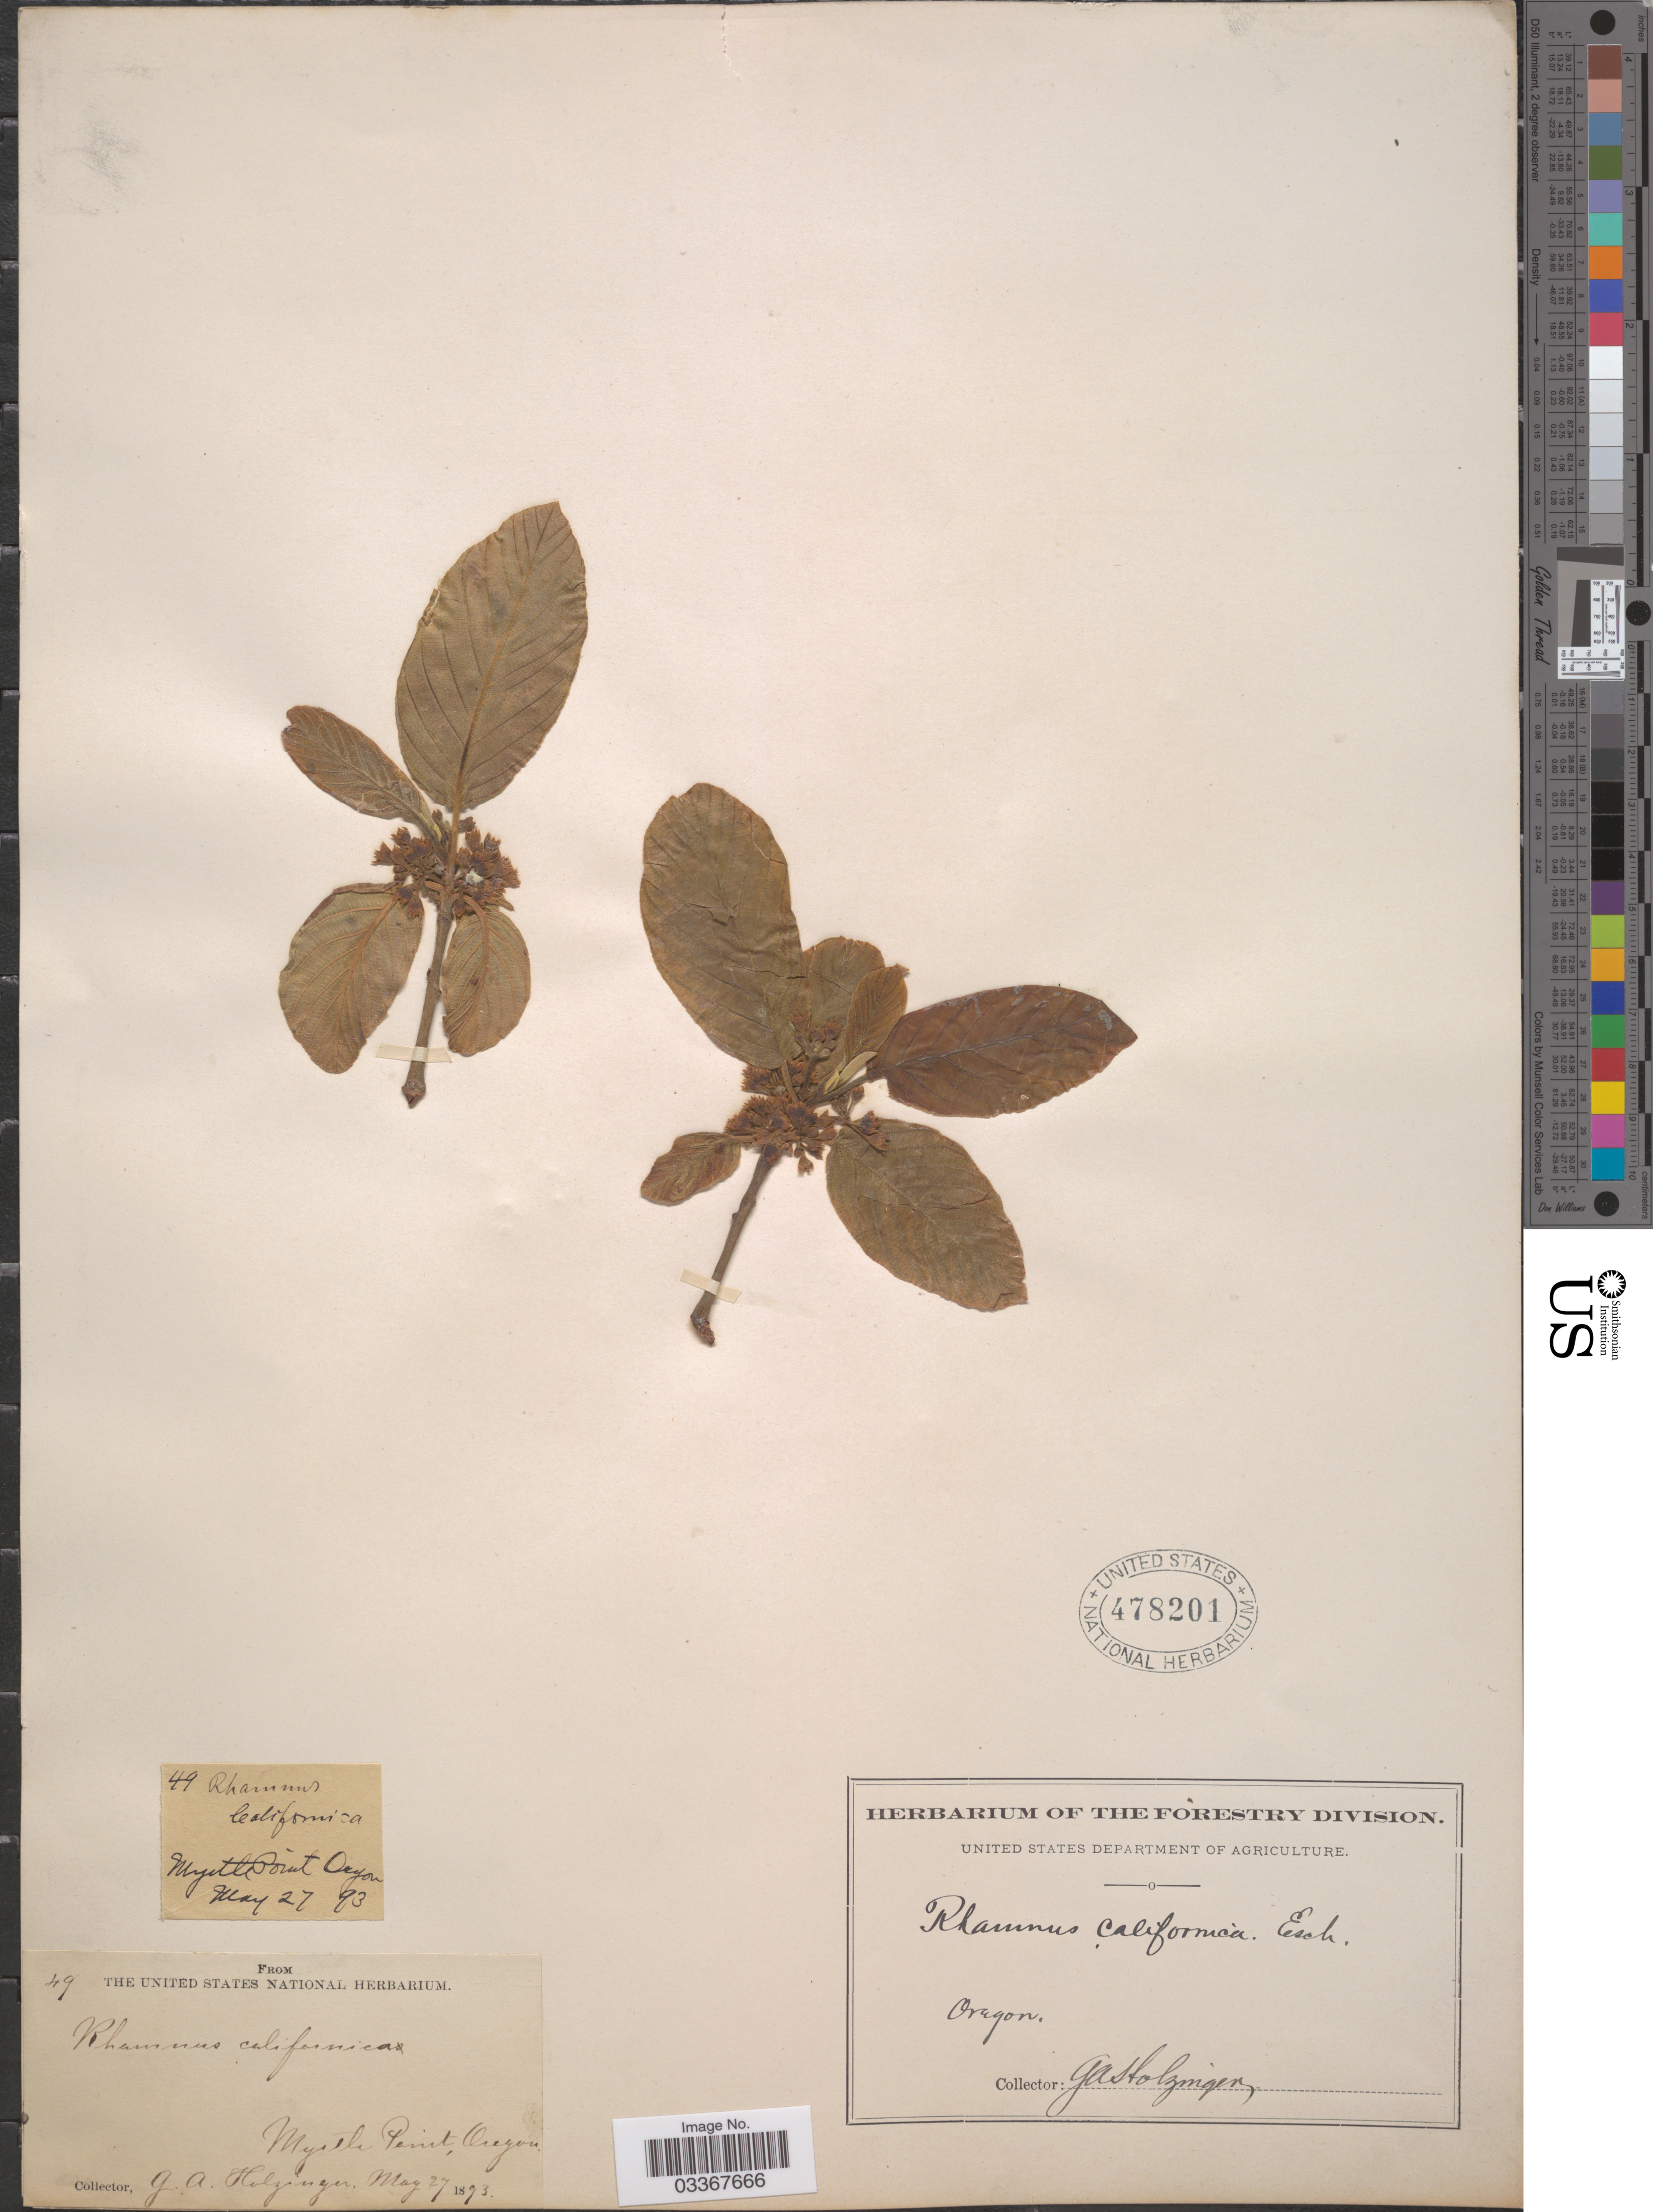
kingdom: Plantae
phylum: Tracheophyta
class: Magnoliopsida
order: Rosales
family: Rhamnaceae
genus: Frangula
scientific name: Frangula californica subsp. occidentalis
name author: (Howell) Kartesz & Gandhi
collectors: G. A. Holzinger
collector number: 49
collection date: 1893-05-27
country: United States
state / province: Oregon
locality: Myrtle Point.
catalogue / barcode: US 478201